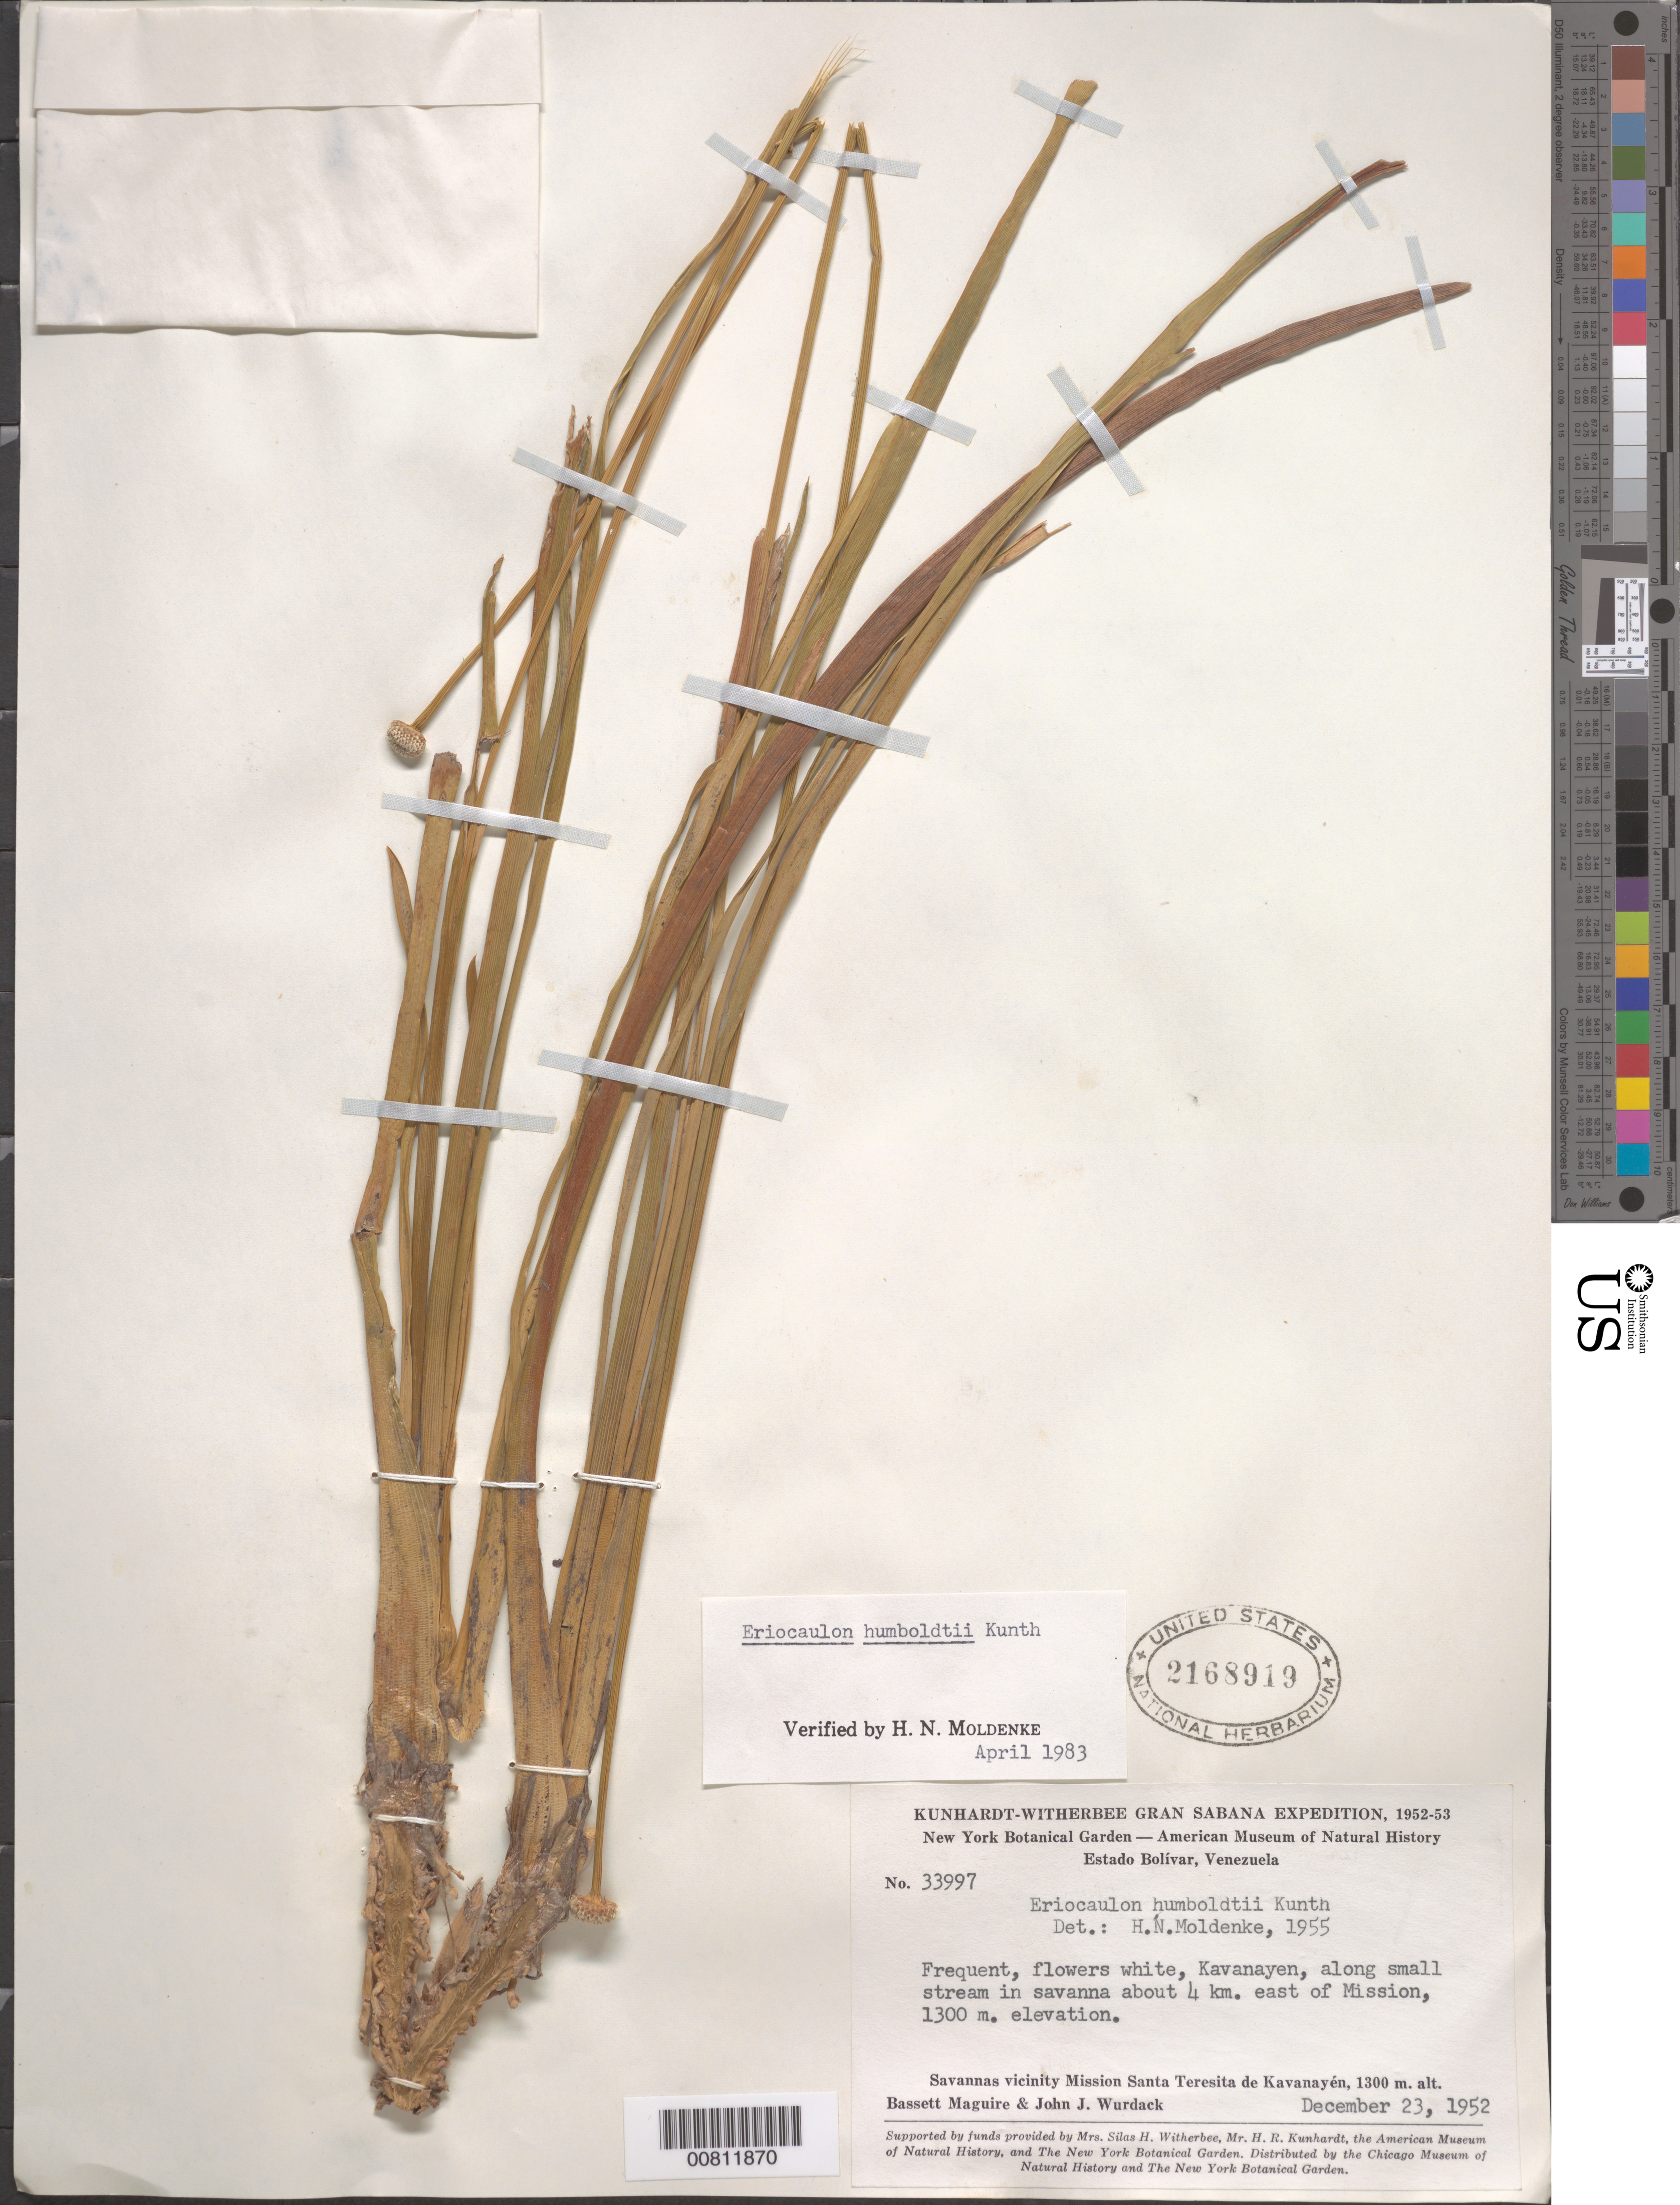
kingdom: Plantae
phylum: Tracheophyta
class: Liliopsida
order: Poales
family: Eriocaulaceae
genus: Eriocaulon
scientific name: Eriocaulon humboldtii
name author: Kunth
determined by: Moldenke, H. N.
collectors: B. Maguire & J. J. Wurdack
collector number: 33997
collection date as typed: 23-Dec-52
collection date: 1952-12-23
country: Venezuela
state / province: Bolívar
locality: Mission Santa Teresita de Kavanayén, 4 km E of Mission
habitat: Savannas, along stream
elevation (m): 1300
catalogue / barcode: US 2168919